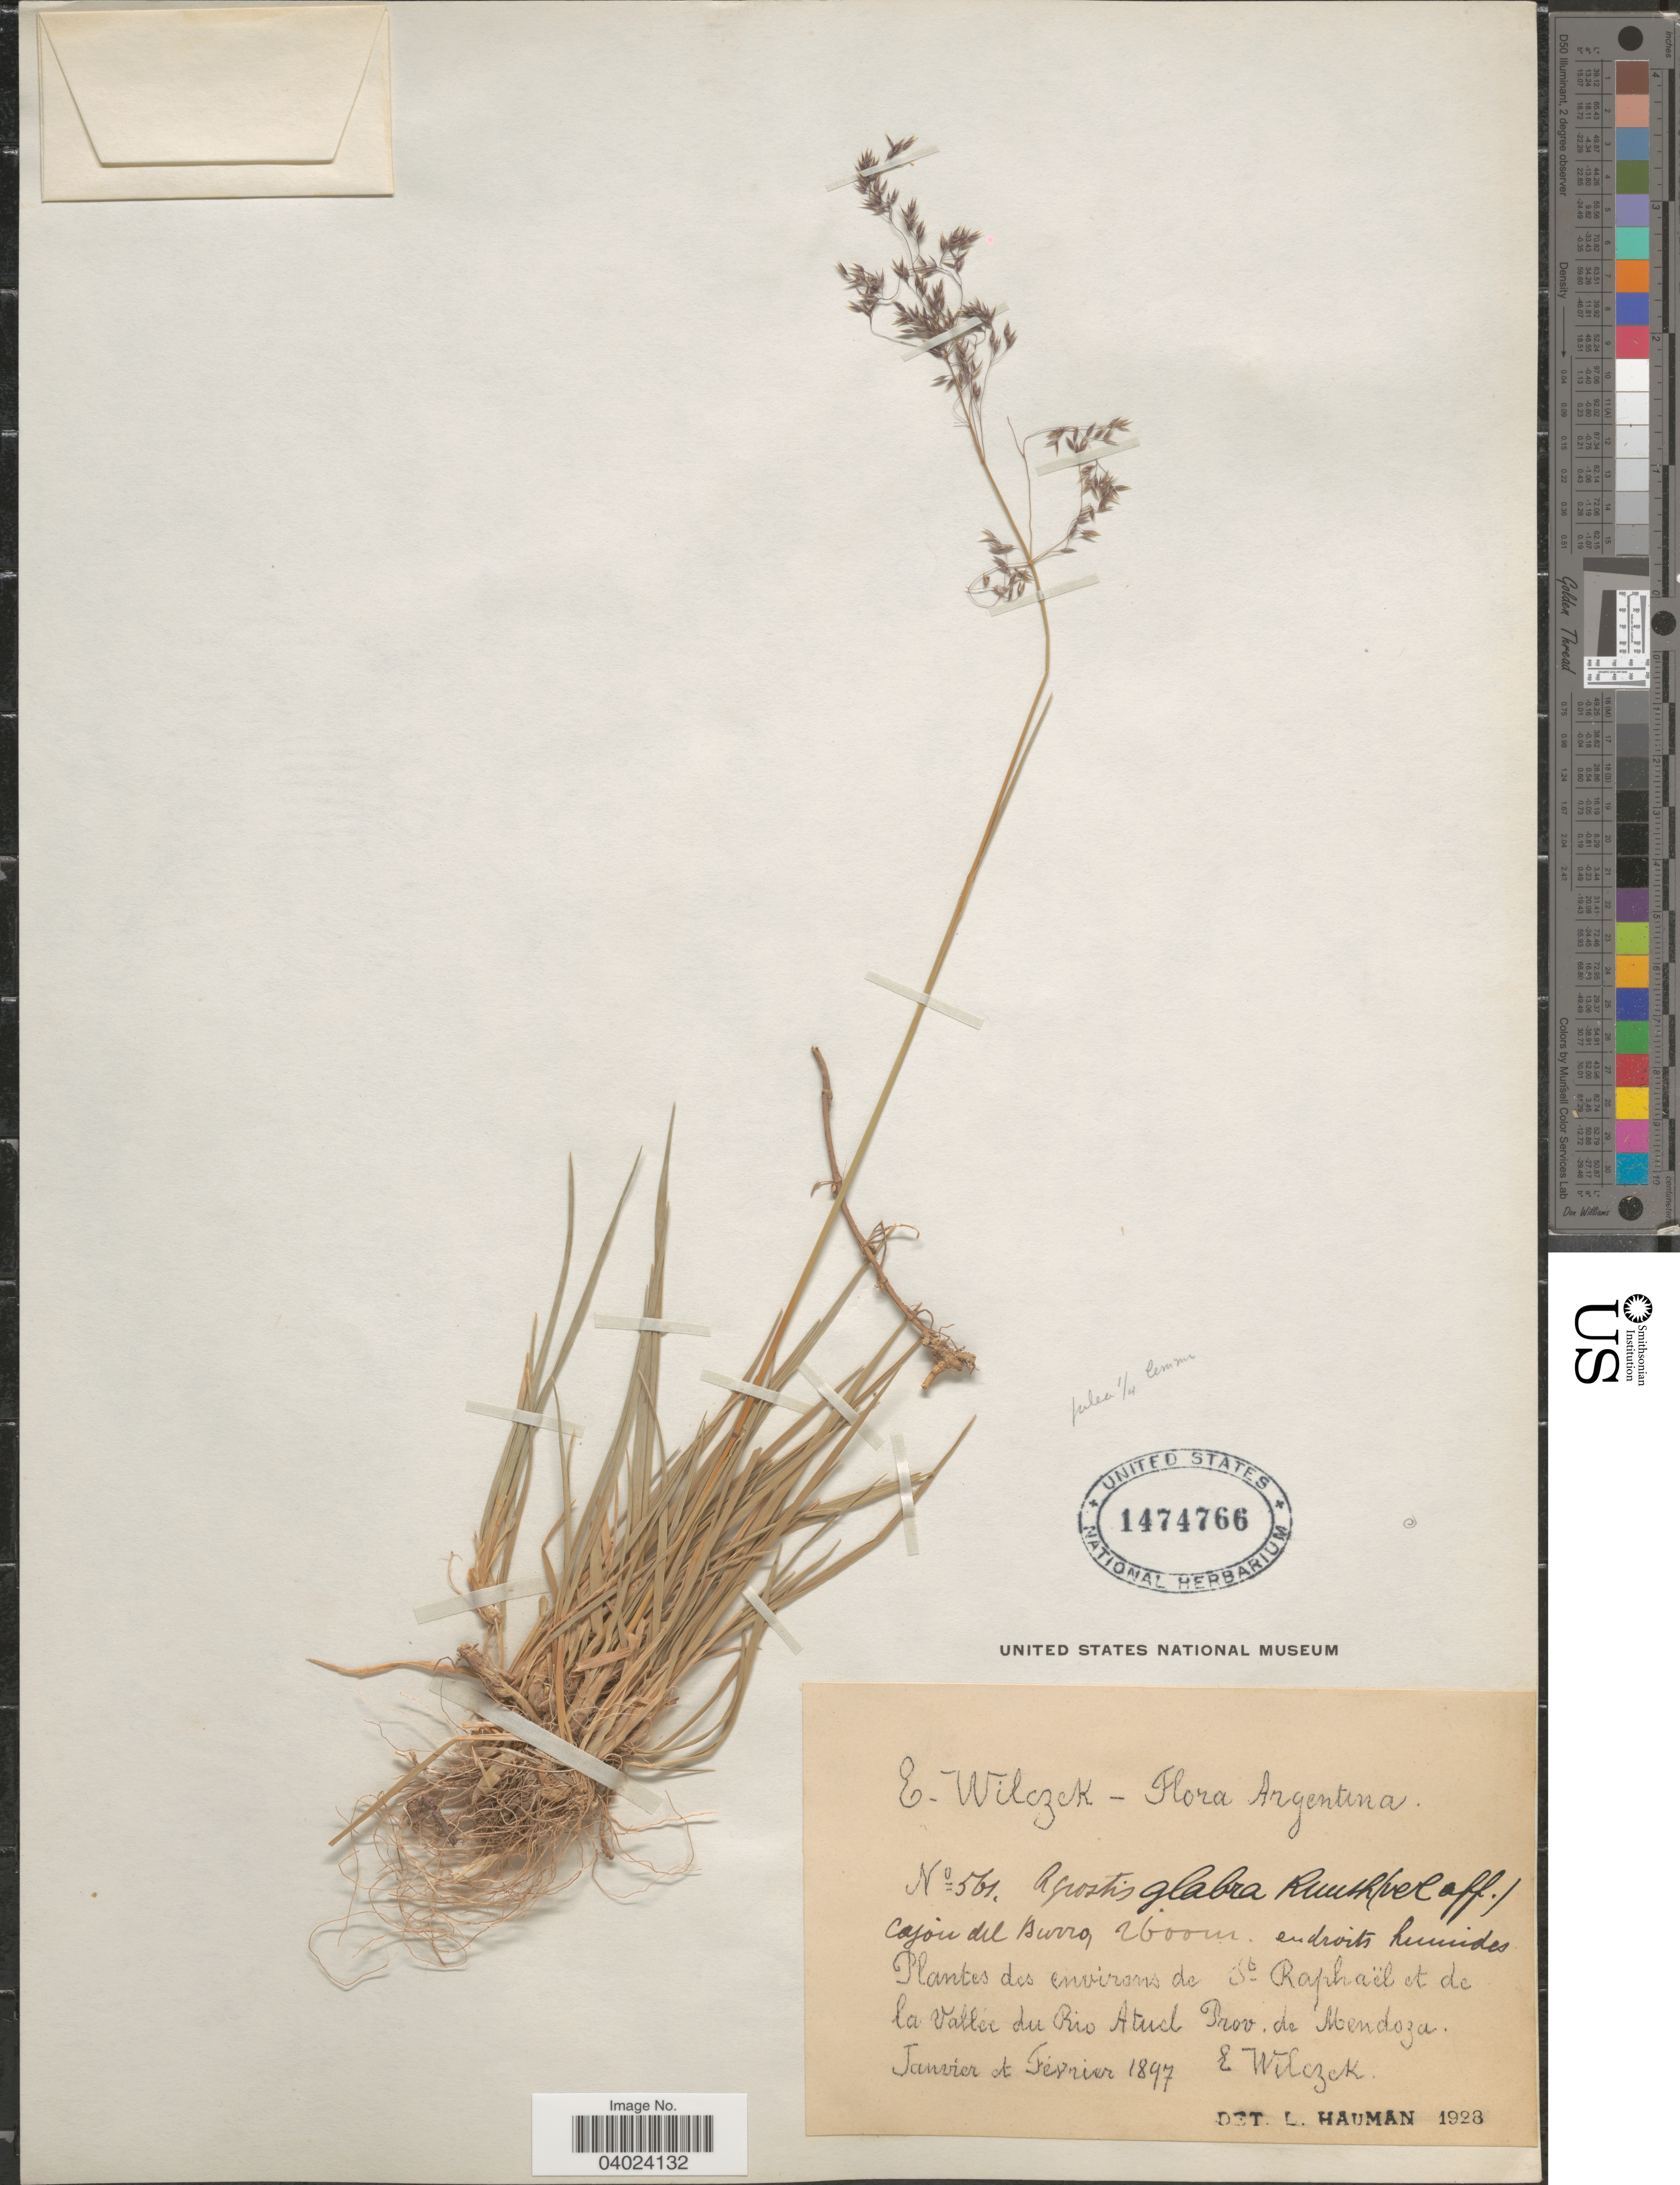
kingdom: Plantae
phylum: Tracheophyta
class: Liliopsida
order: Poales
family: Poaceae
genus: Agrostis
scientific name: Agrostis glabra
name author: (J. Presl) Kunth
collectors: E. Wilczek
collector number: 561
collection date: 1897-01/1897-02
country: Argentina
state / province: Mendoza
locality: Cajon del Burro. Environs de St Raphaël et de la Vallée du Rio Atuel.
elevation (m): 2600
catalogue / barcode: US 1474766